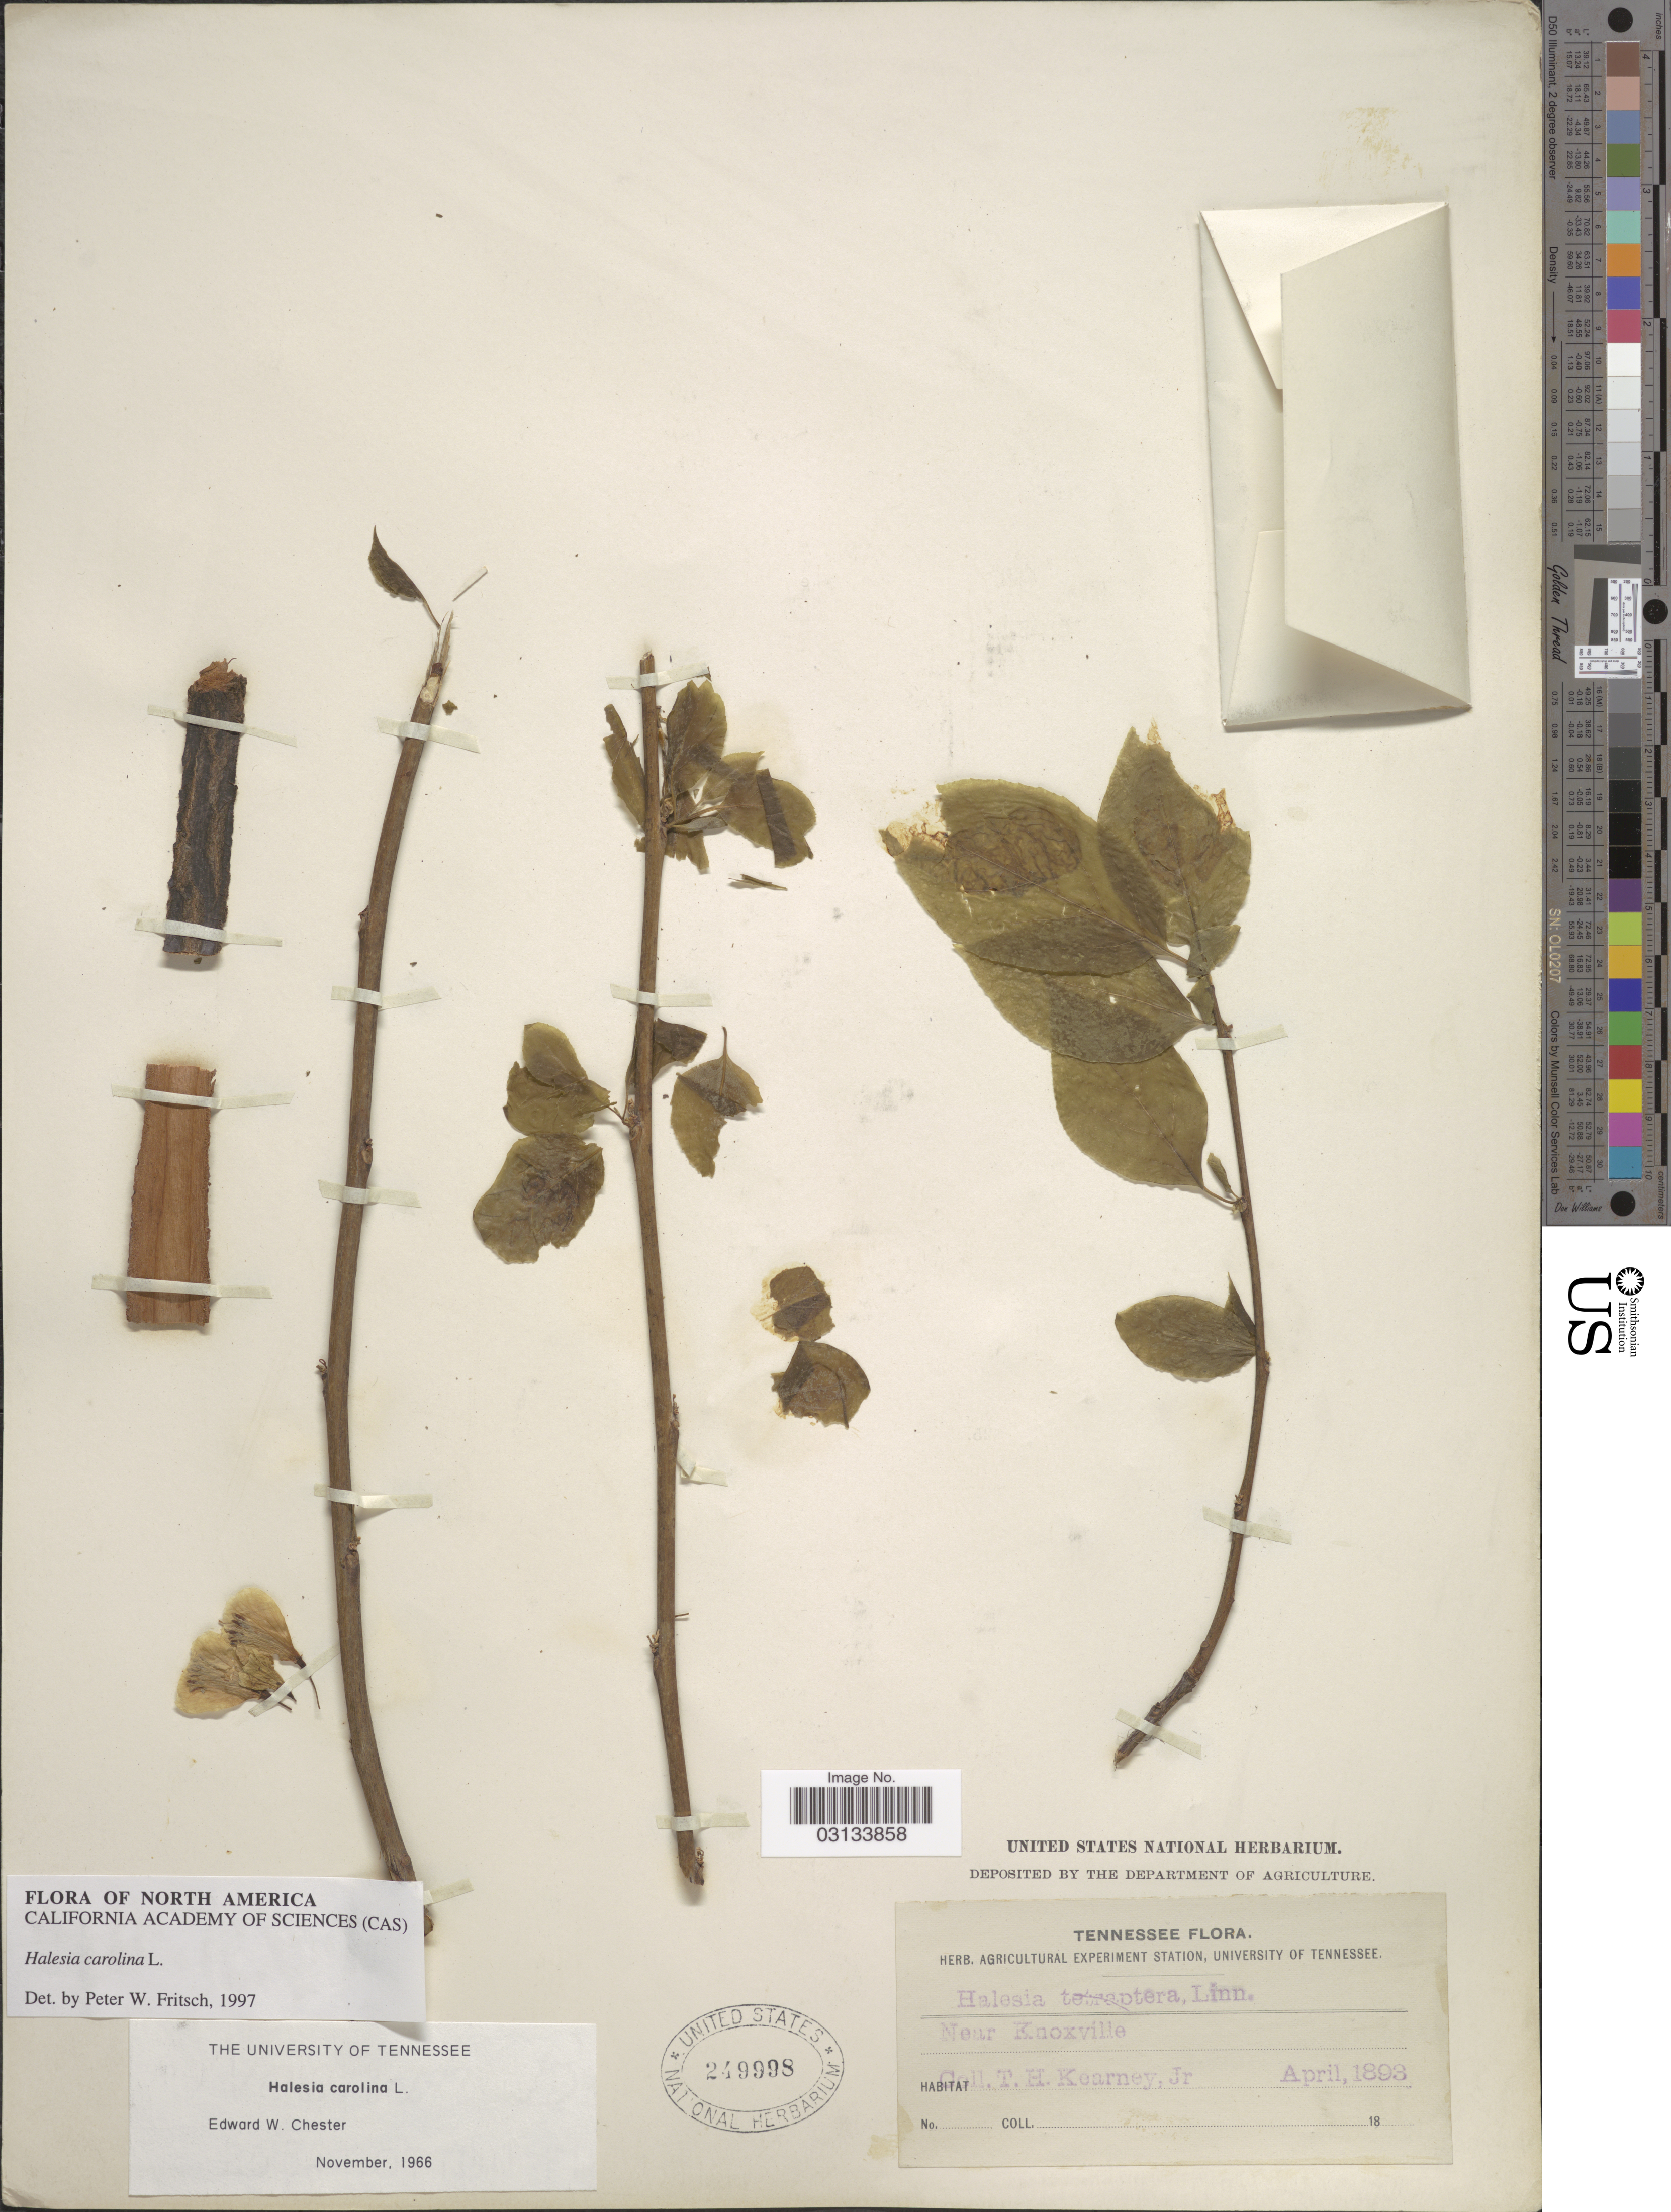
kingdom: Plantae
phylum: Tracheophyta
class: Magnoliopsida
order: Ericales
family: Styracaceae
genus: Halesia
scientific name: Halesia carolina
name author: L.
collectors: T. H. Kearney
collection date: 1893-04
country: United States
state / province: Tennessee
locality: Near Knoxville.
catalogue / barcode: US 249998